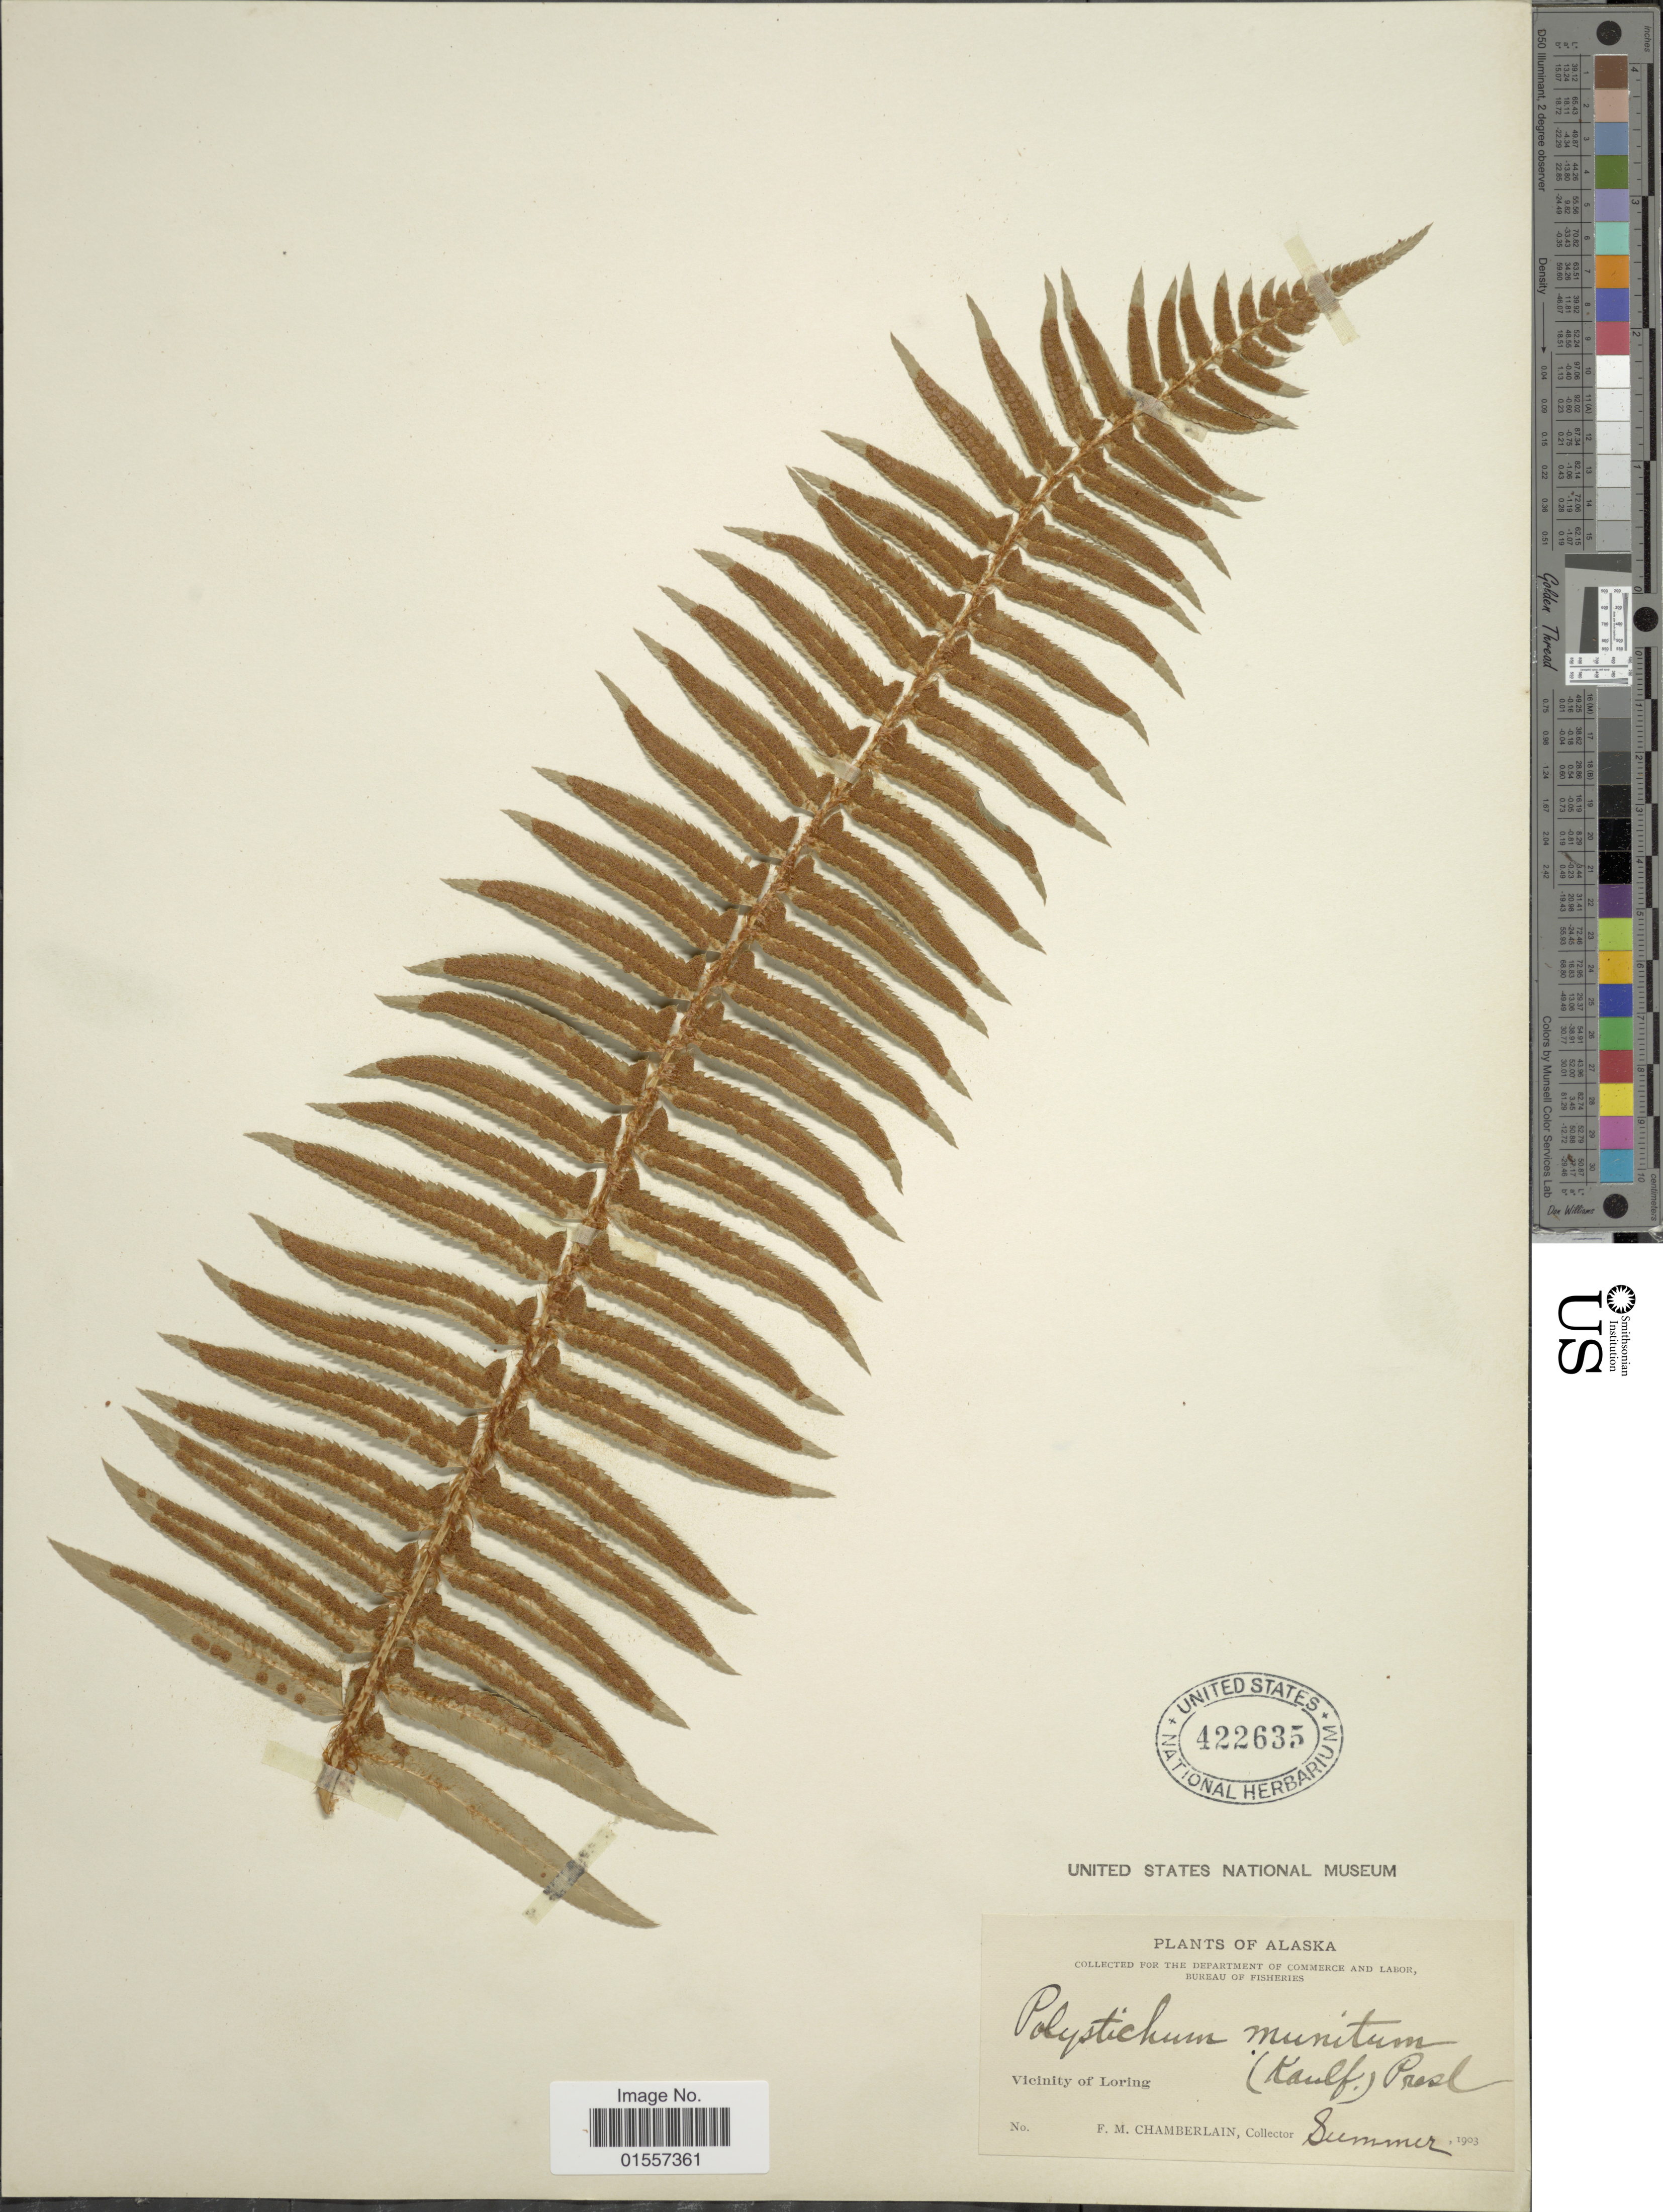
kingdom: Plantae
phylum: Tracheophyta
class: Polypodiopsida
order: Polypodiales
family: Dryopteridaceae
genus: Polystichum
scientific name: Polystichum munitum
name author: (Kaulf.) C. Presl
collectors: F. Chamberlain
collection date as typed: Summer 1903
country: United States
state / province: Alaska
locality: vicinity of Loring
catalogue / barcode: US 422635